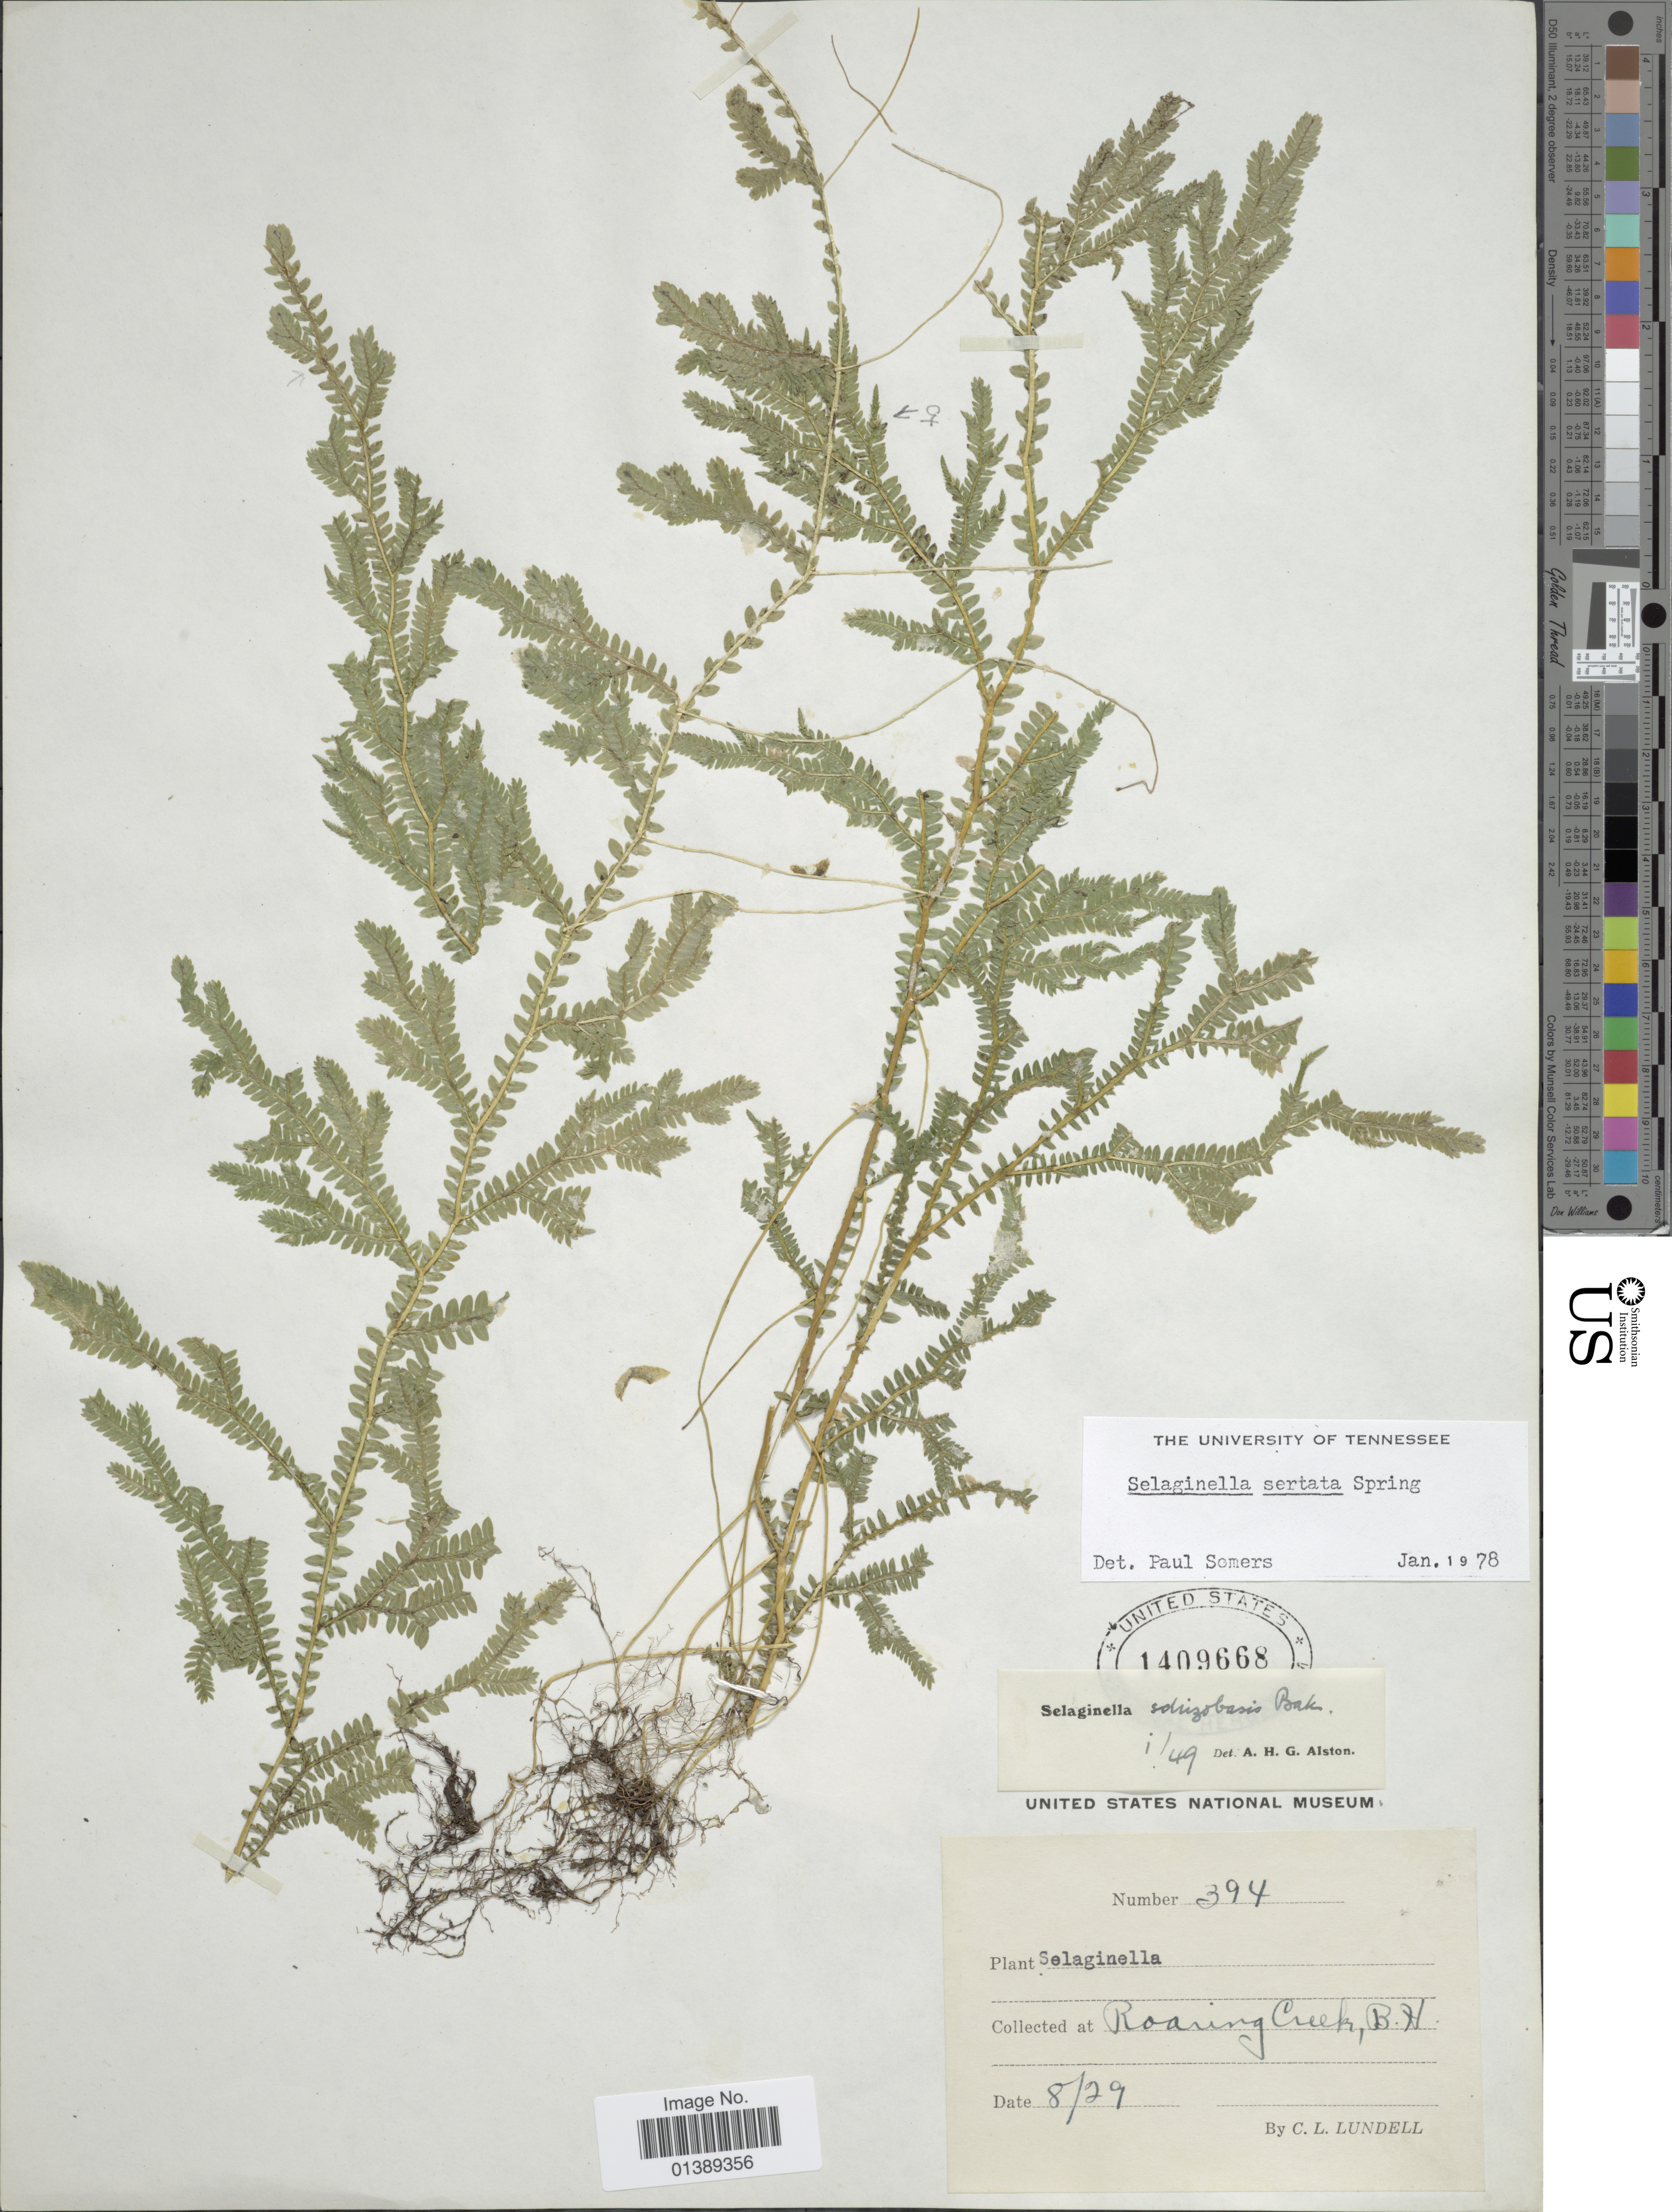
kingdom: Plantae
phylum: Tracheophyta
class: Lycopodiopsida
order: Selaginellales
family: Selaginellaceae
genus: Selaginella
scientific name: Selaginella sertata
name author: Spring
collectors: C. L. Lundell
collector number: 394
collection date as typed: Transcribed d/m/y: /8/29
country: Belize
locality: Roaring Creek, B.H.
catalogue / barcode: US 1409668